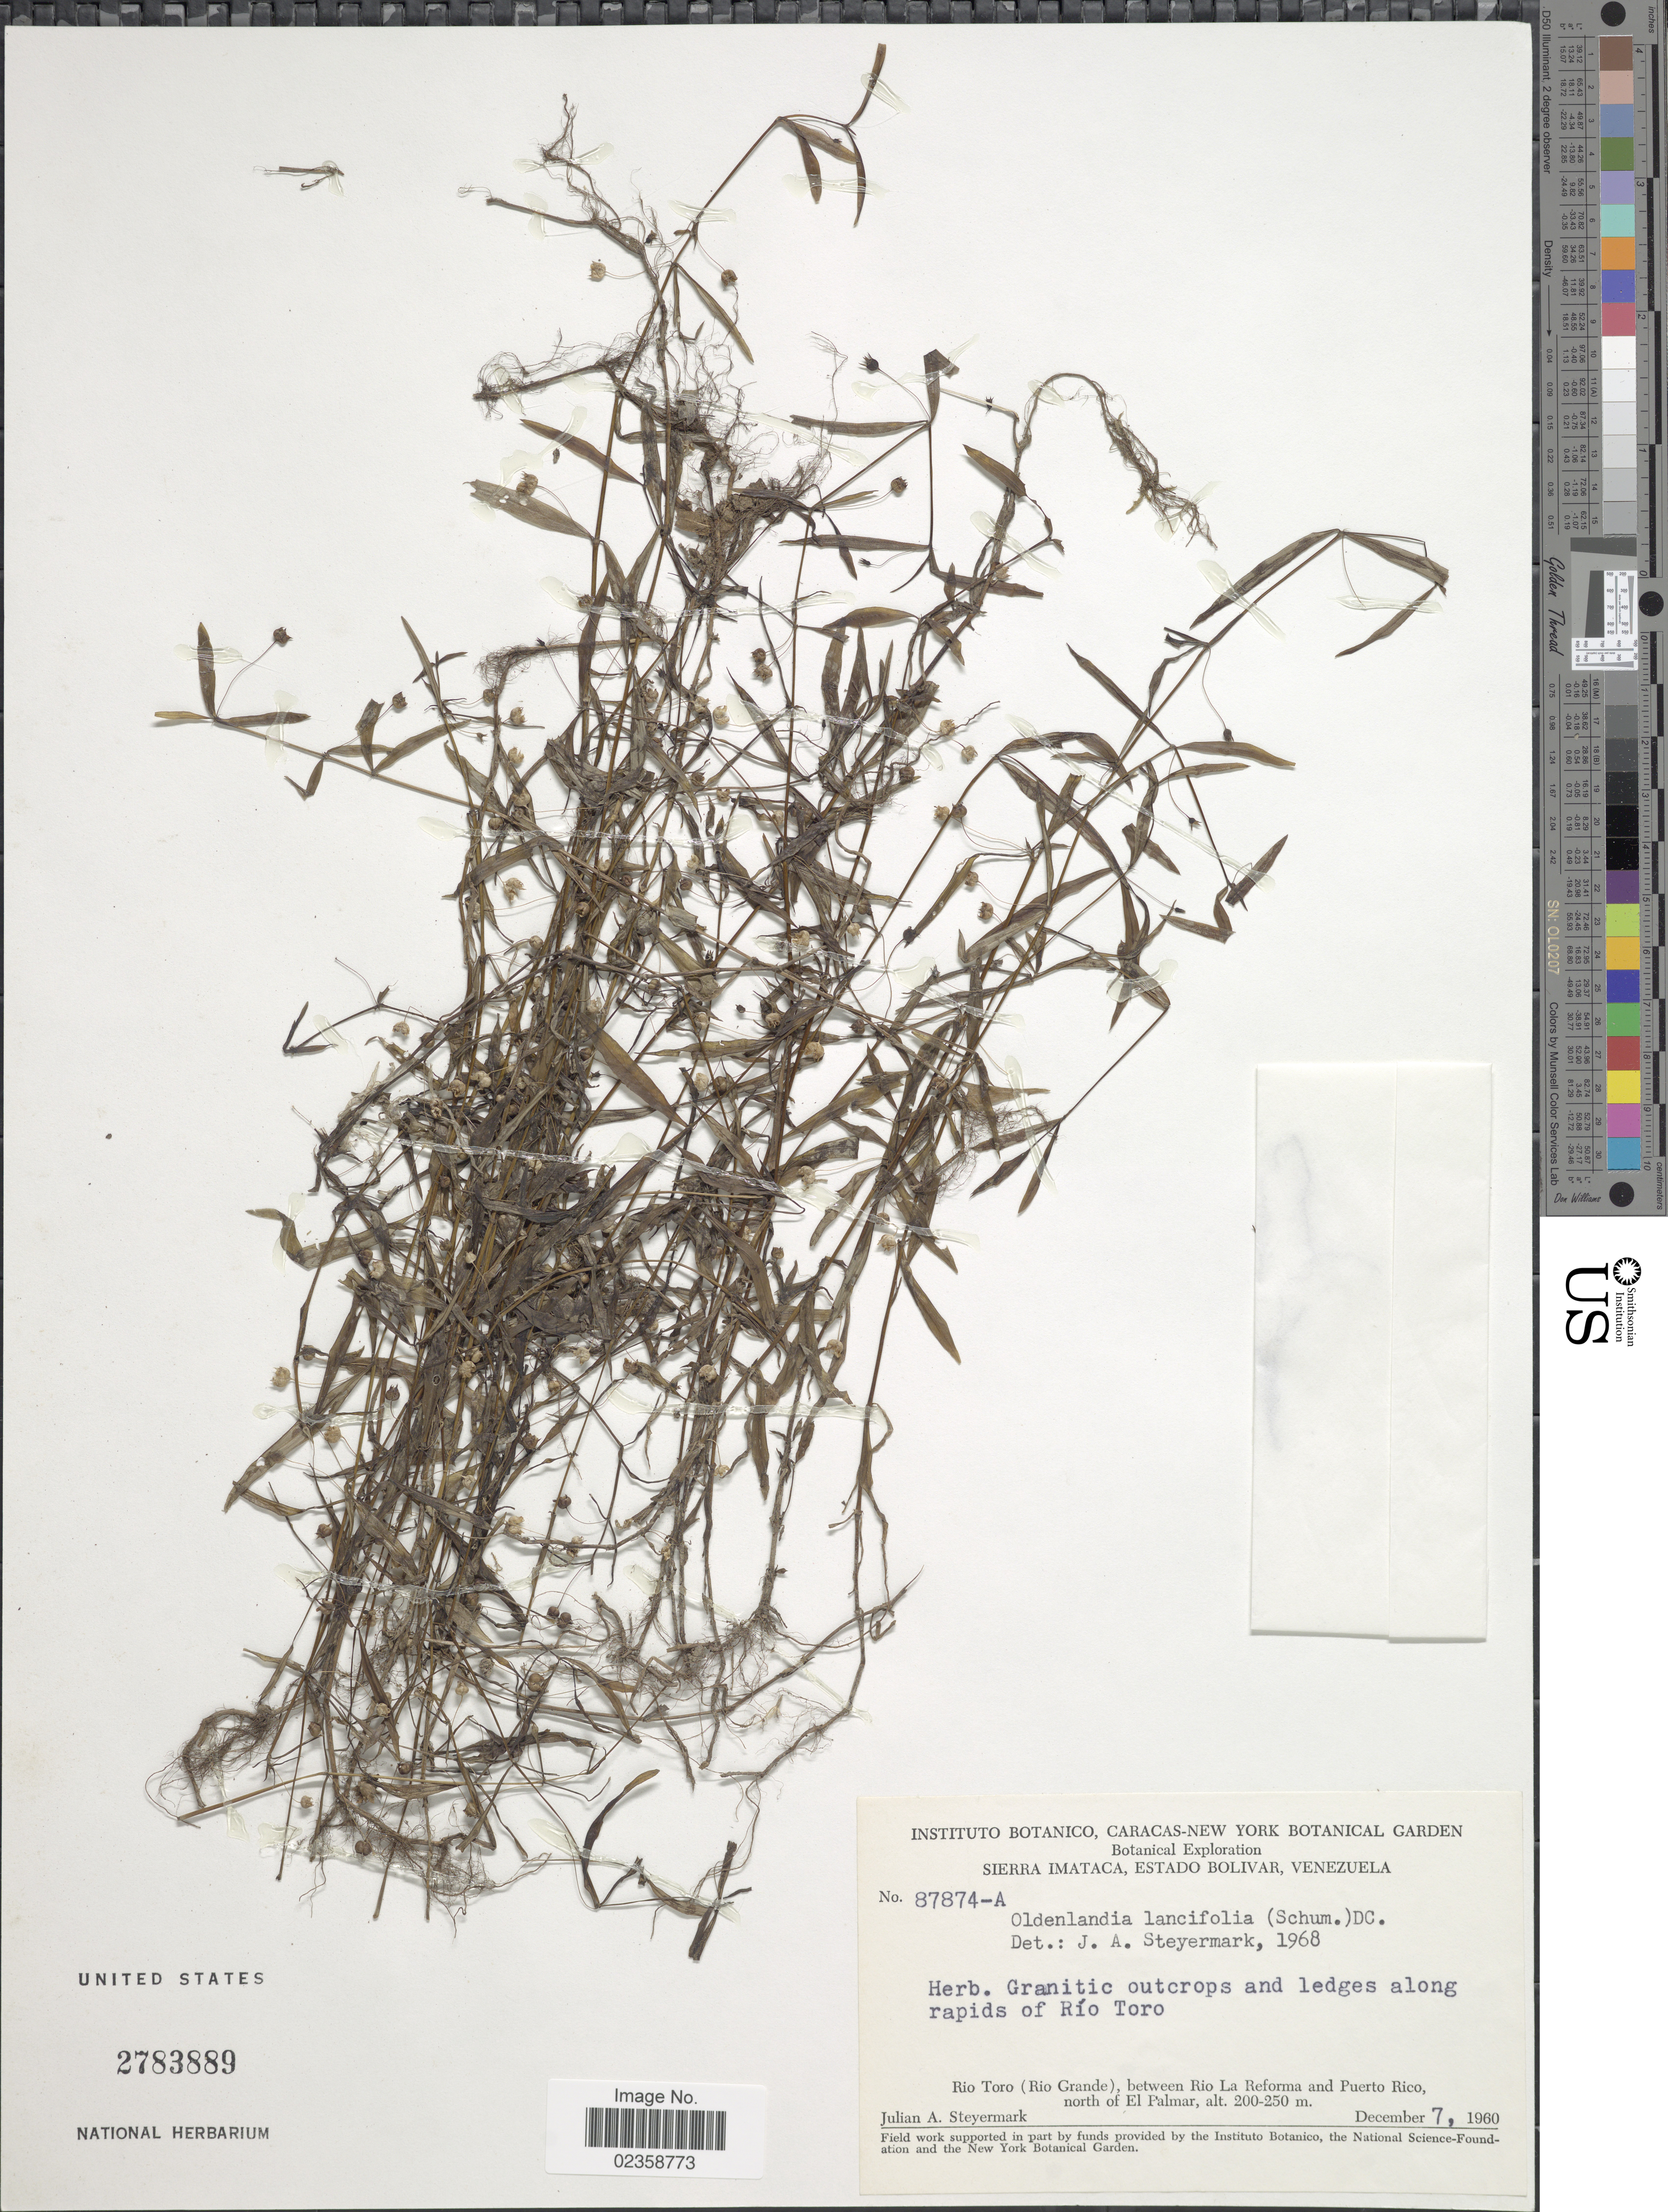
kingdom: Plantae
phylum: Tracheophyta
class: Magnoliopsida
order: Gentianales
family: Rubiaceae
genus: Oldenlandia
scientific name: Oldenlandia lancifolia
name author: (Schumach.) DC.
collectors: J. Steyermark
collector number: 87874-A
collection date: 1960-12-07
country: Venezuela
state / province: Bolivar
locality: Sierra Imataca. Granatic outcrops and ledges along rapids of Rio Toro. Rio Toro (Rio Grande), between Rio La Reforma and Puerto Rico, north of El Palmar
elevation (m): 200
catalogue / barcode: US 2783889